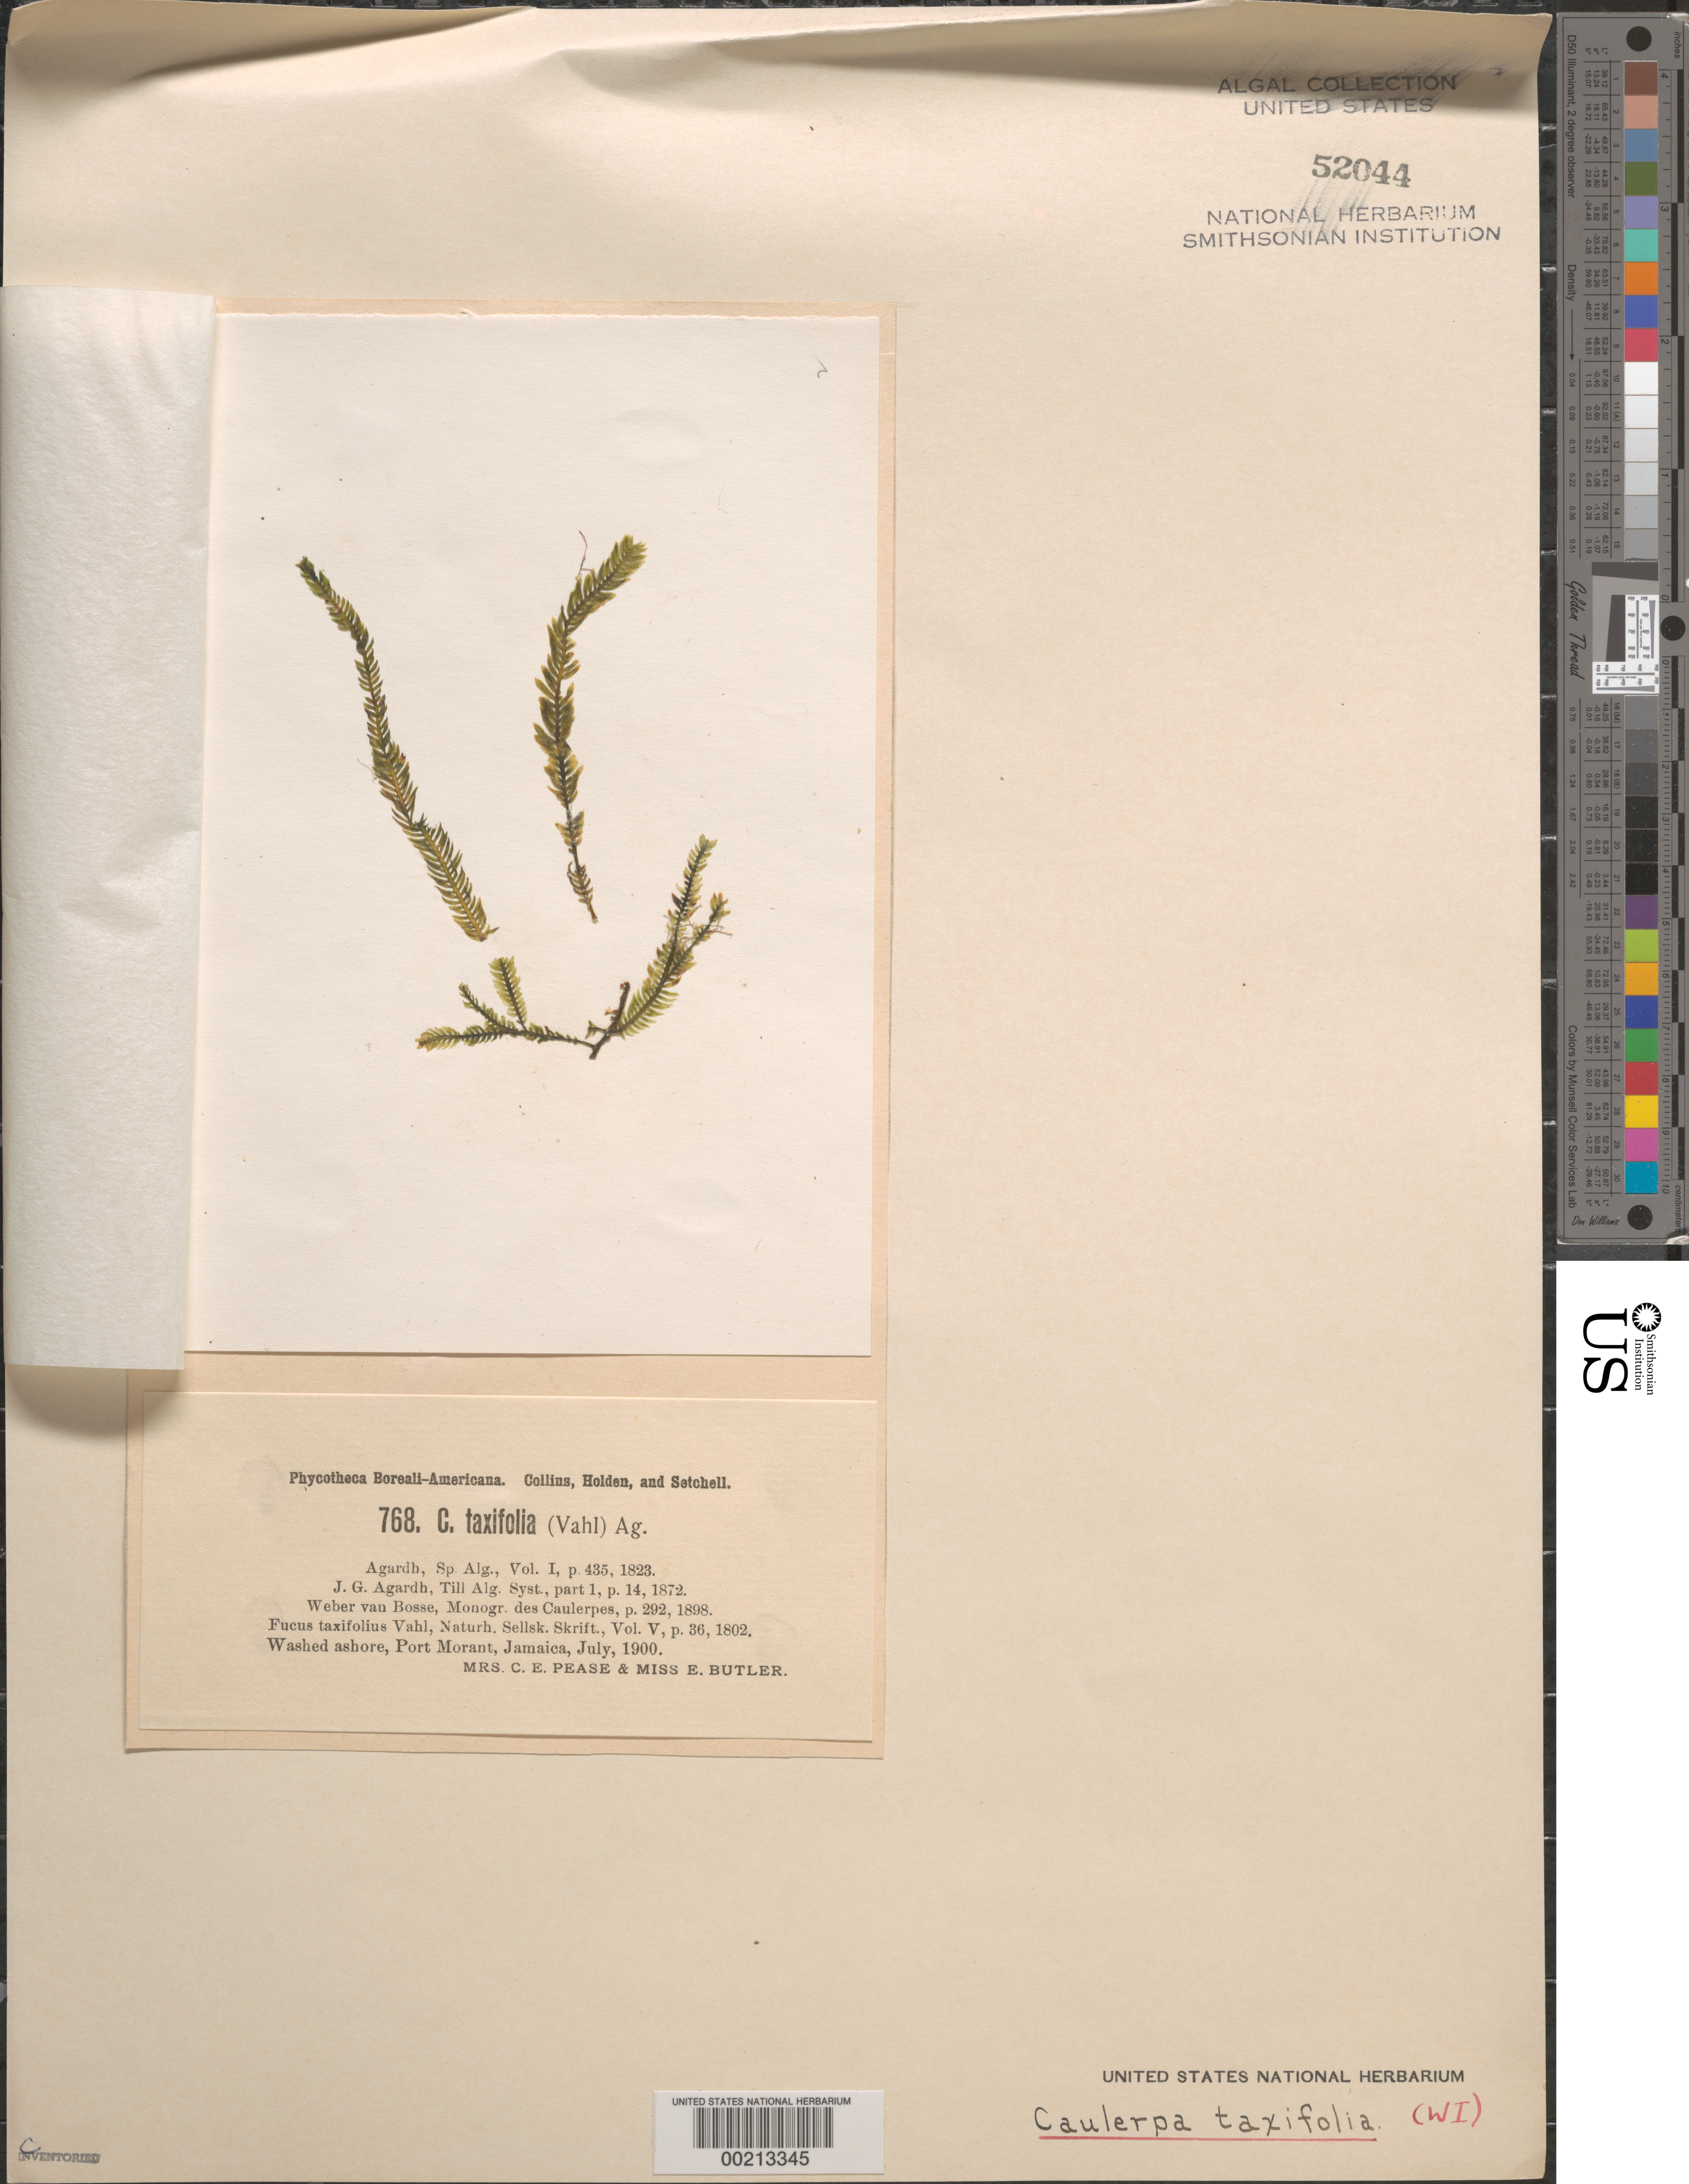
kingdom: Plantae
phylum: Chlorophyta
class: Ulvophyceae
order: Bryopsidales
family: Caulerpaceae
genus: Caulerpa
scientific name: Caulerpa taxifolia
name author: (M. Vahl) C. Agardh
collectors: C. Pease & E. Butler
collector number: PB-A 768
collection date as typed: Jul 1900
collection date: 1900-07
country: Jamaica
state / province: Saint Thomas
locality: Port Morant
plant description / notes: Collins, Holden & Setchell, Phycotheca Boreali-Americana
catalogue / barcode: US 52044